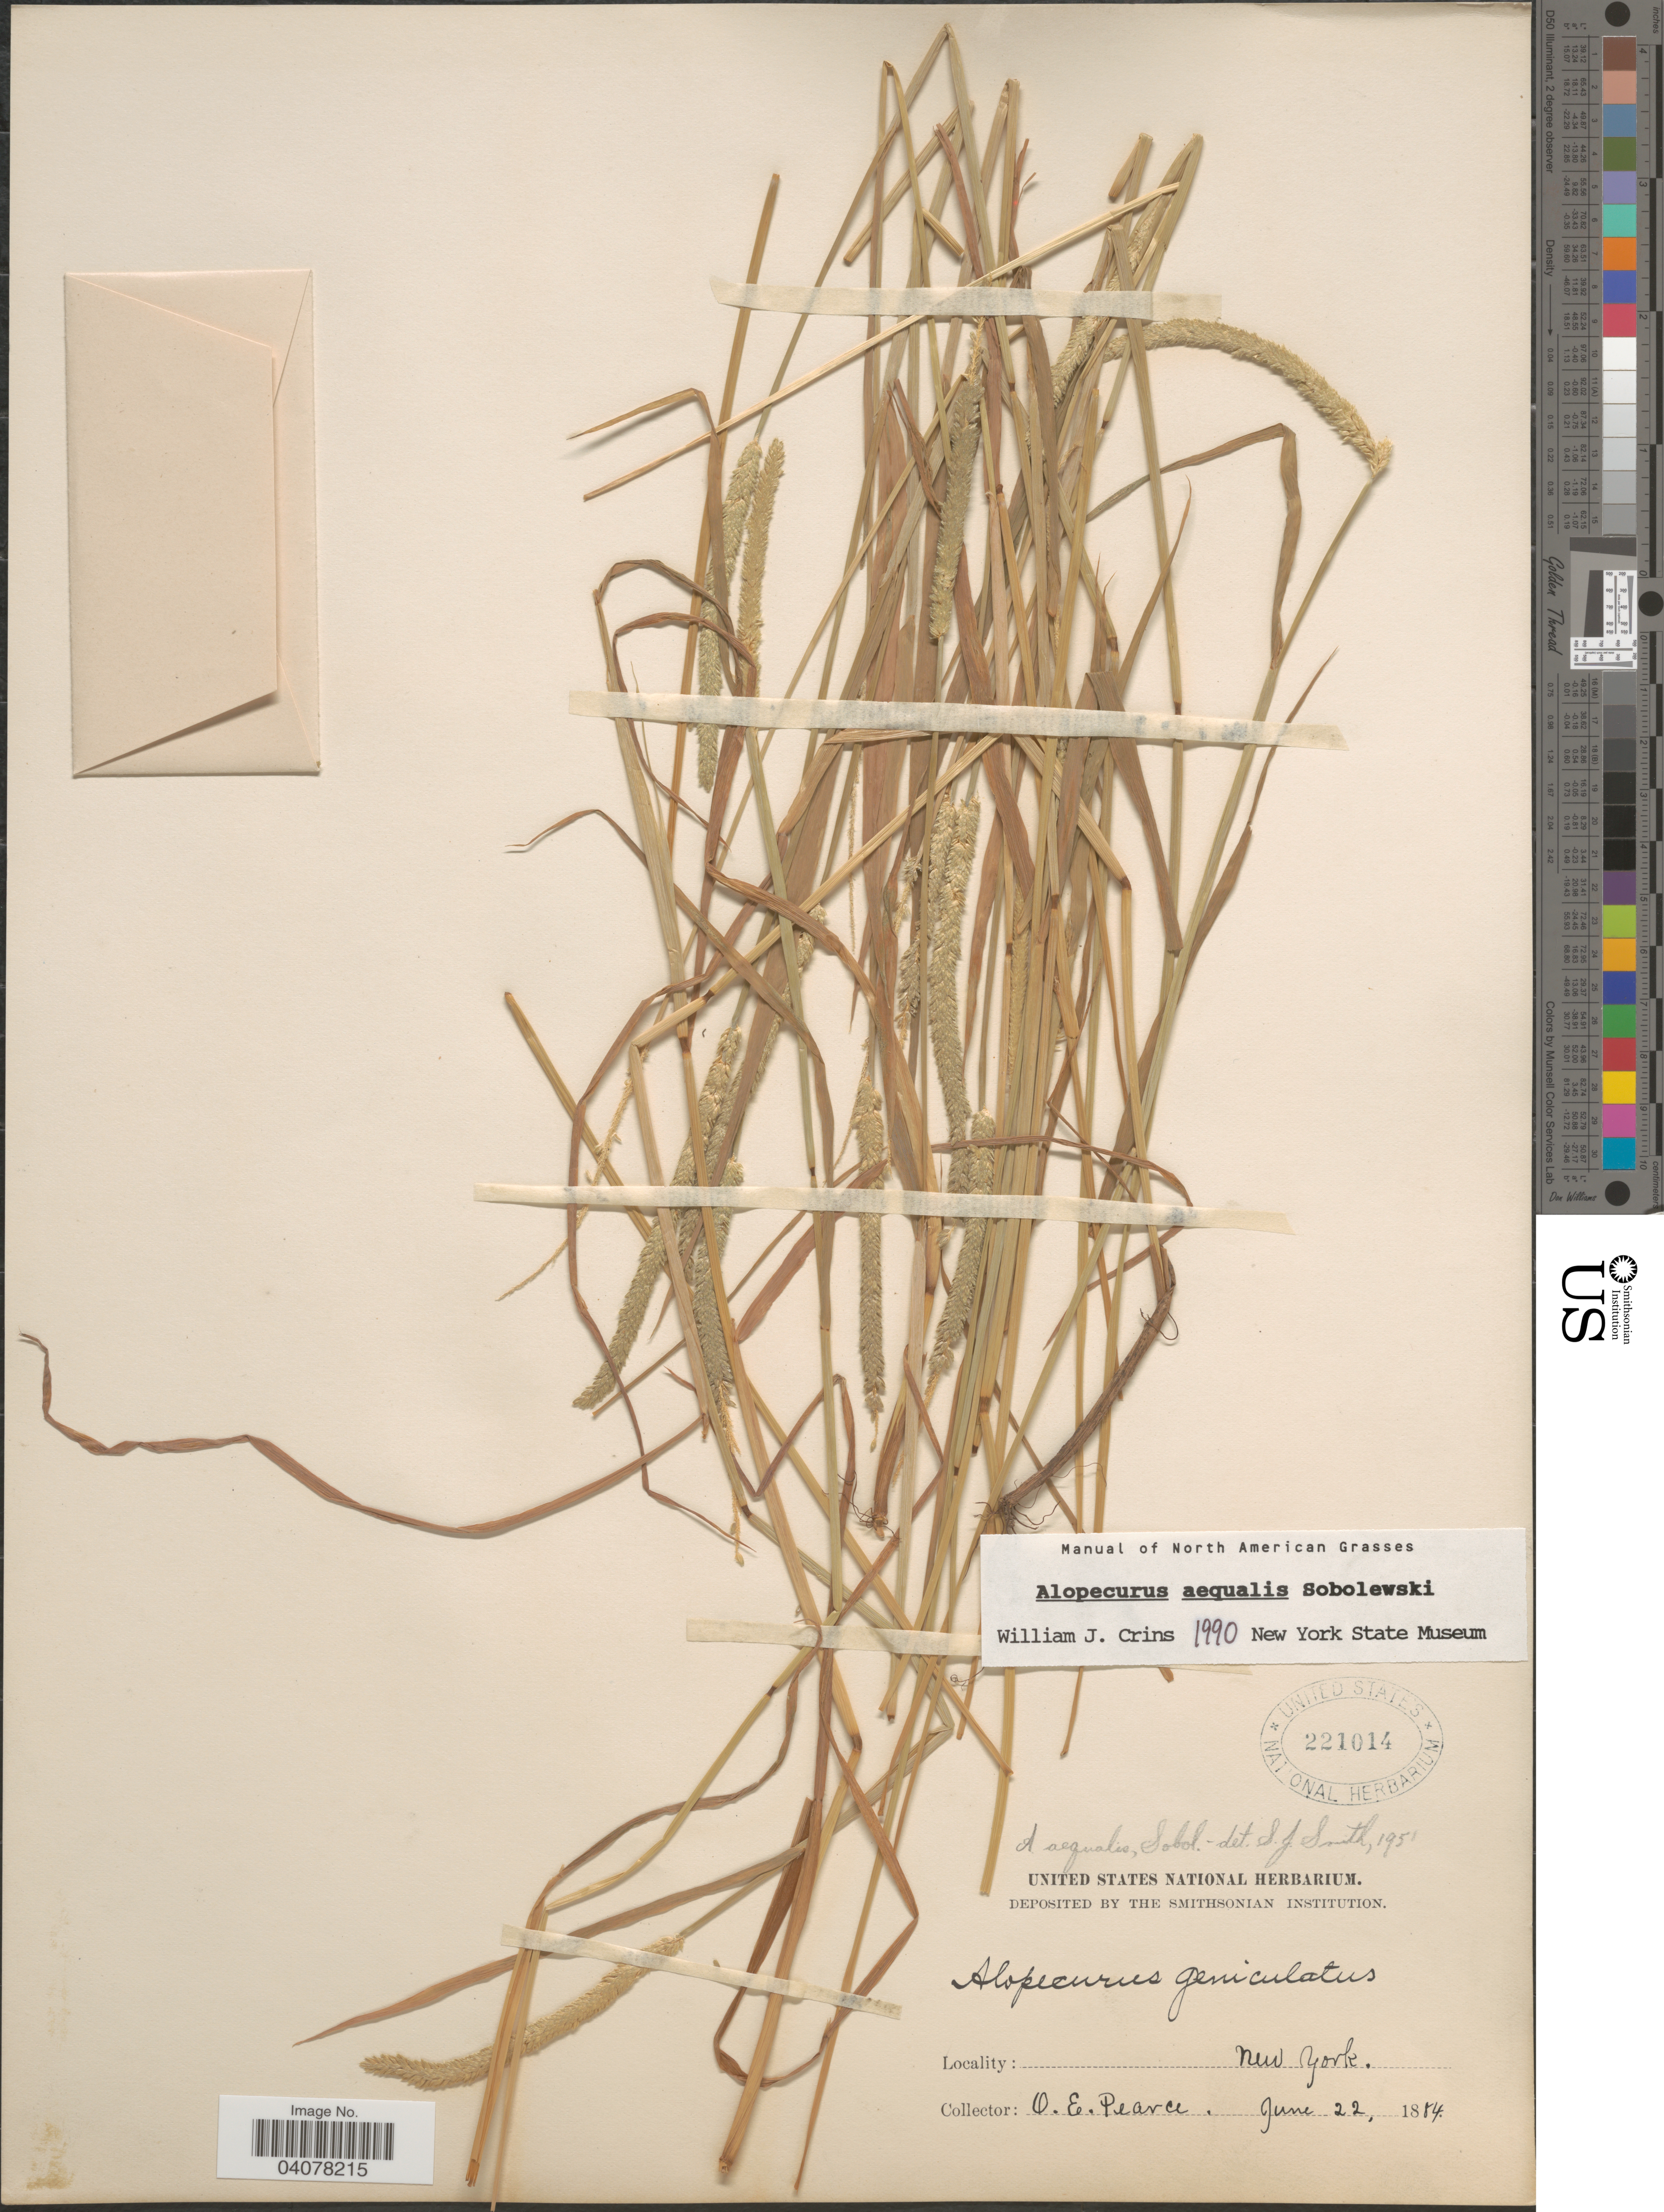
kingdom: Plantae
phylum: Tracheophyta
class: Liliopsida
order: Poales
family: Poaceae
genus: Alopecurus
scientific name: Alopecurus aequalis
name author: Sobol.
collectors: O. E. Pearce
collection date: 1884-06-22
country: United States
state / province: New York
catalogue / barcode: US 221014